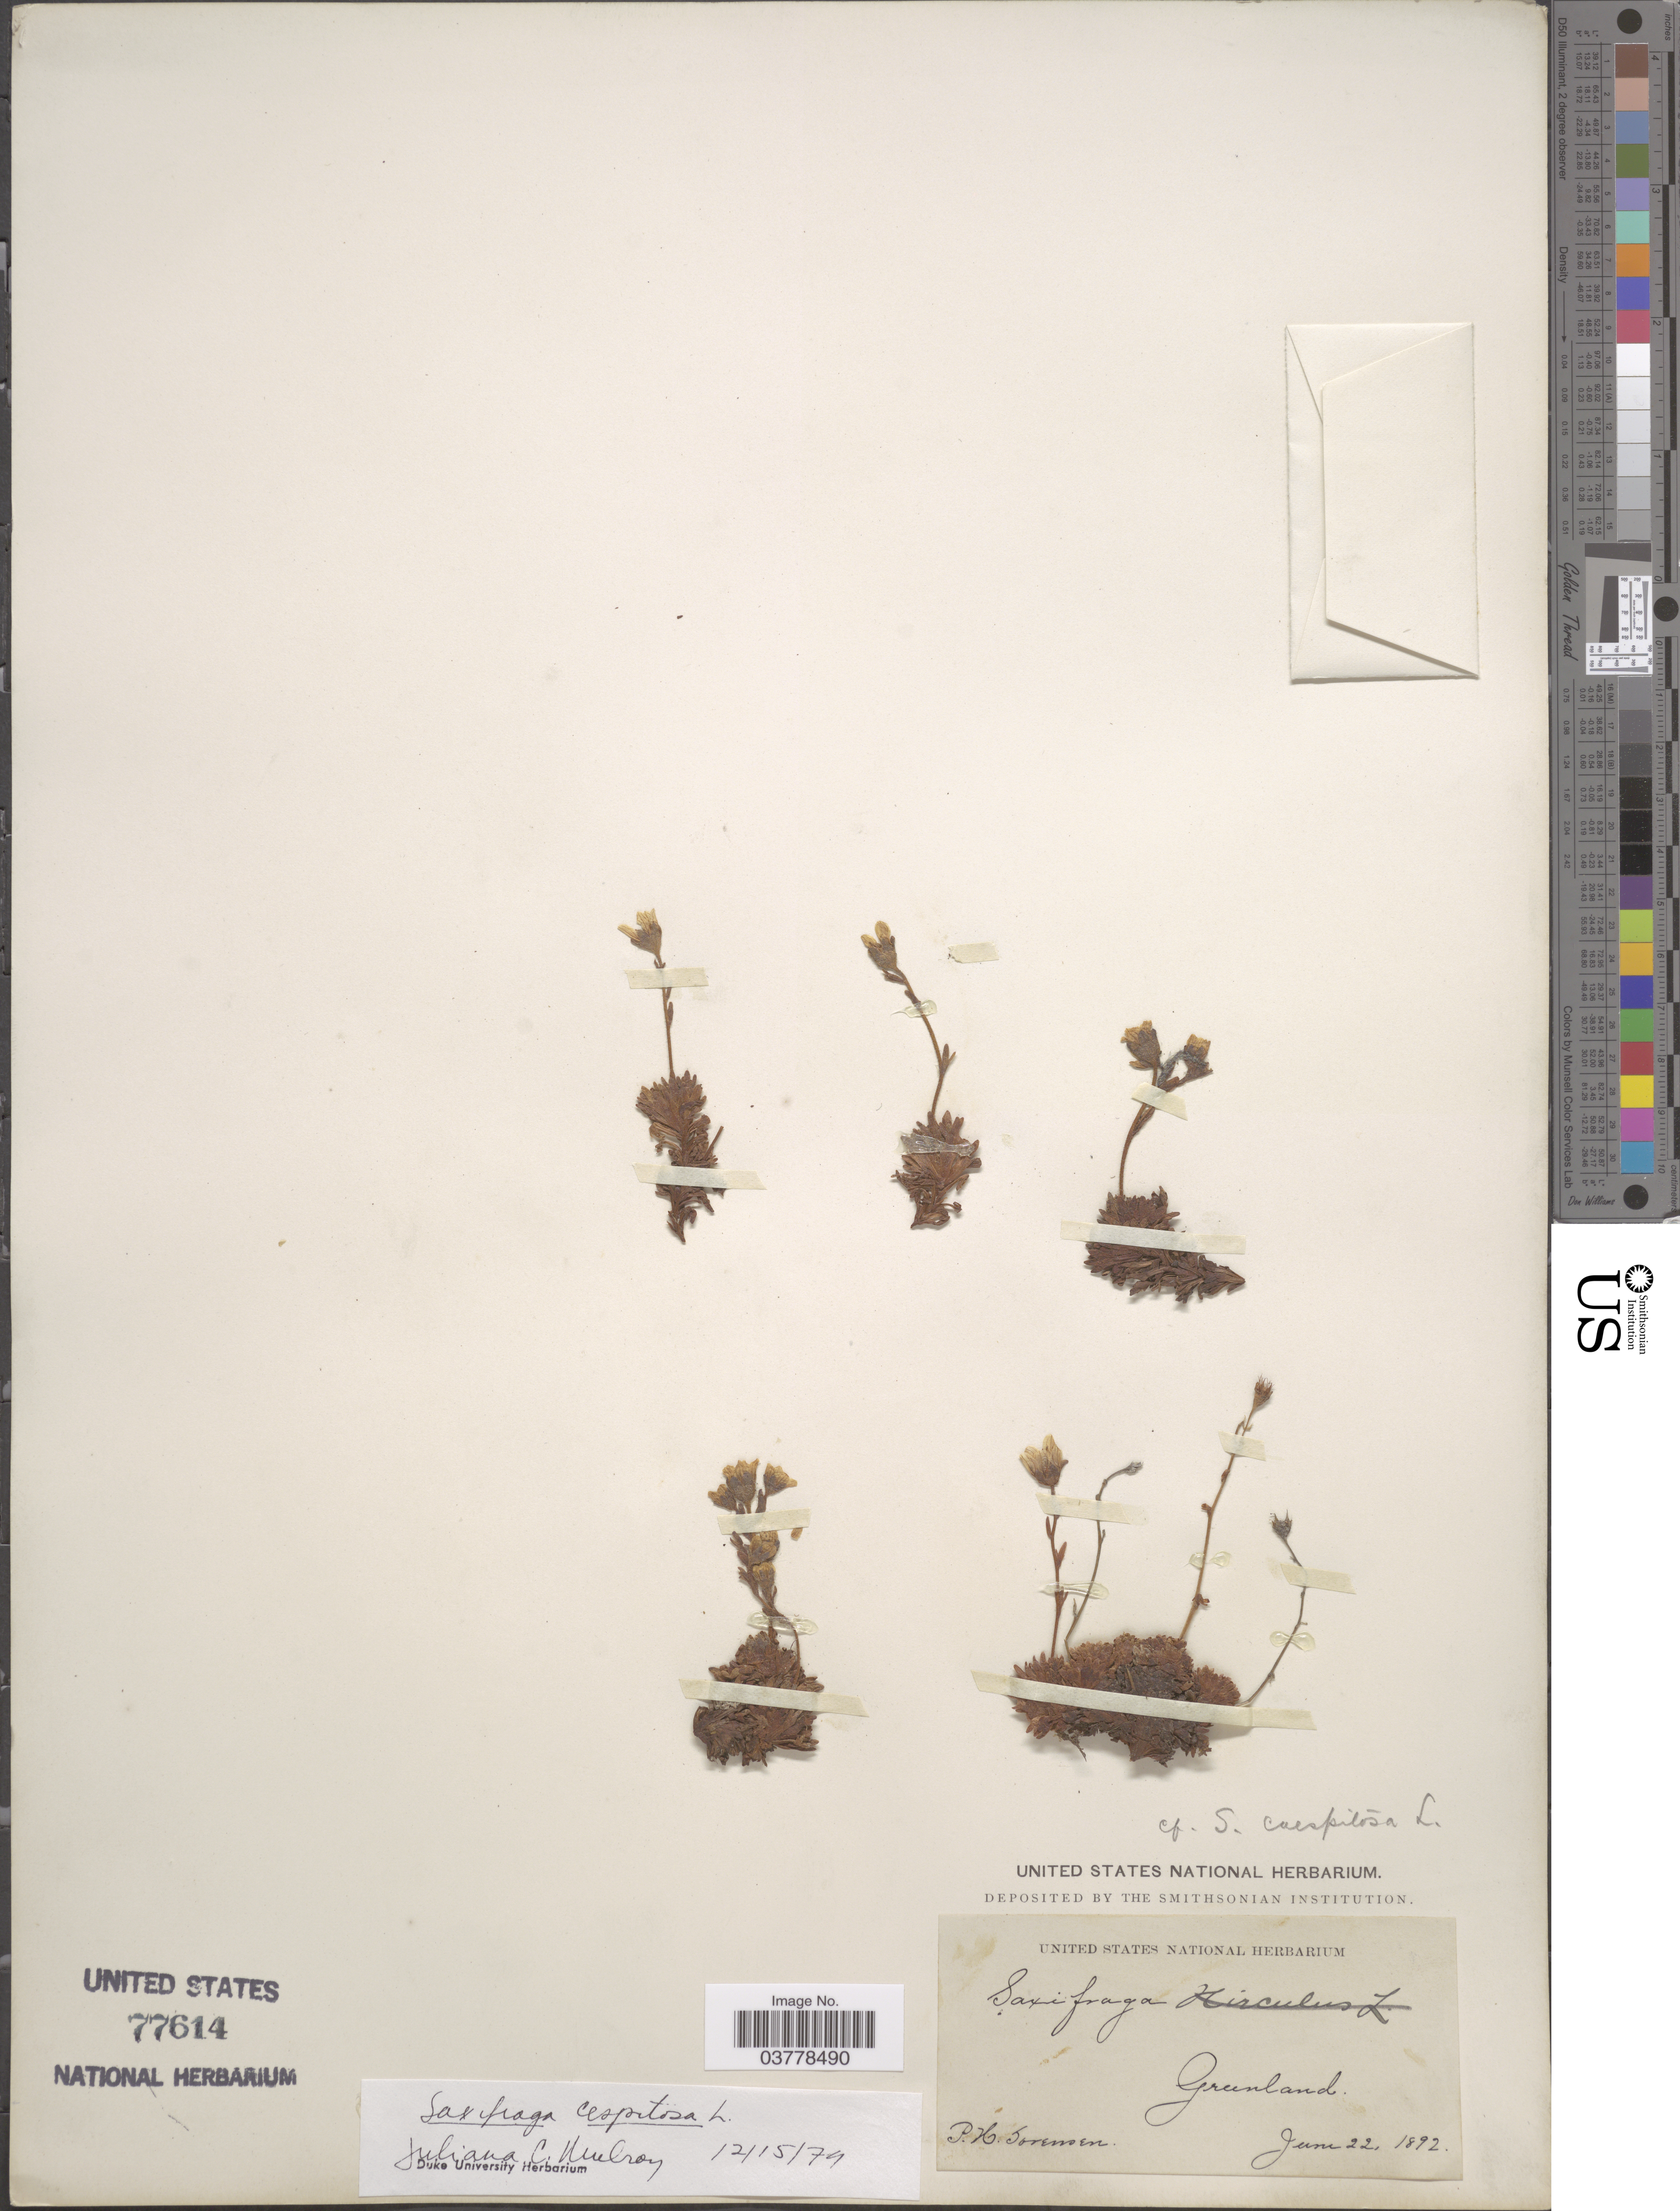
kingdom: Plantae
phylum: Tracheophyta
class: Magnoliopsida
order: Saxifragales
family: Saxifragaceae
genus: Saxifraga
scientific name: Saxifraga caespitosa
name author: L.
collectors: P. Sorensen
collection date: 1892-06-22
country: Greenland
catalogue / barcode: US 77614